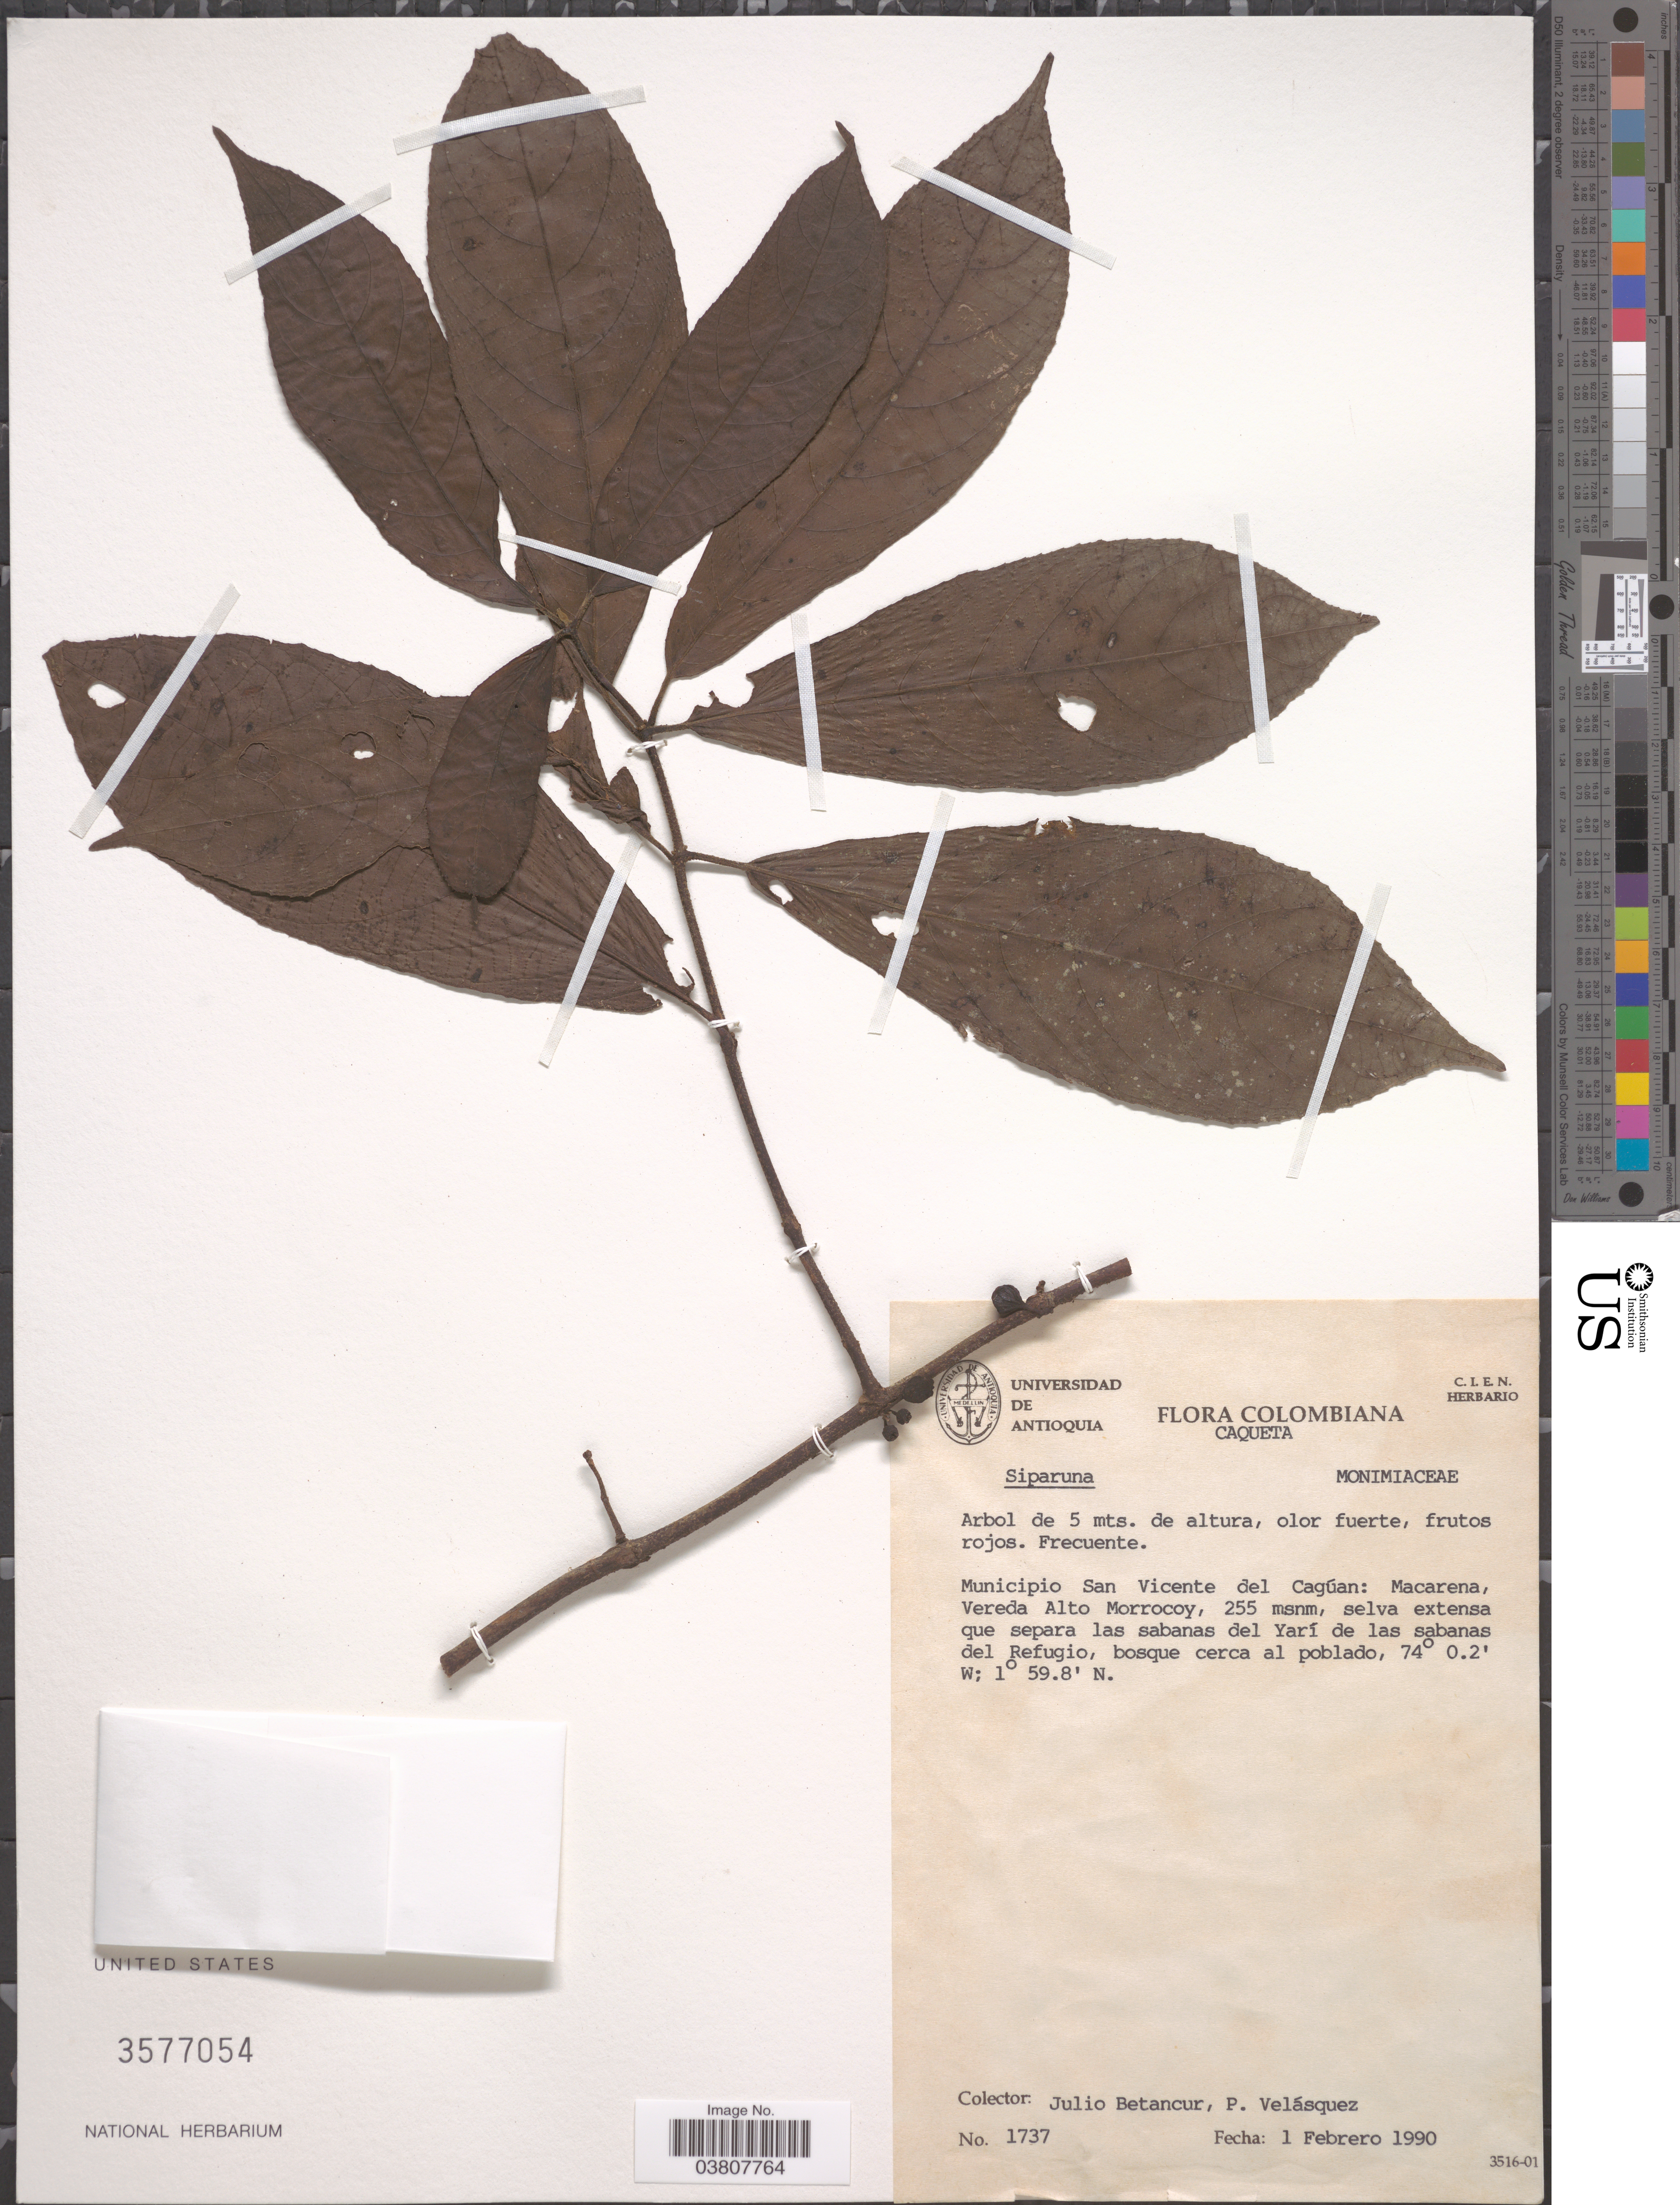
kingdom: Plantae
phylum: Tracheophyta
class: Magnoliopsida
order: Laurales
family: Siparunaceae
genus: Siparuna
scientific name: Siparuna sp.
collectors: J. Betancur & P. Velasquez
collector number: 1737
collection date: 1990-02-01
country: Colombia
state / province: Caquetá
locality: Municipio San Vicente del Cagúan: Macarena, Vereda Alto Morrocoy.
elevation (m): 255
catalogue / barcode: US 3577054